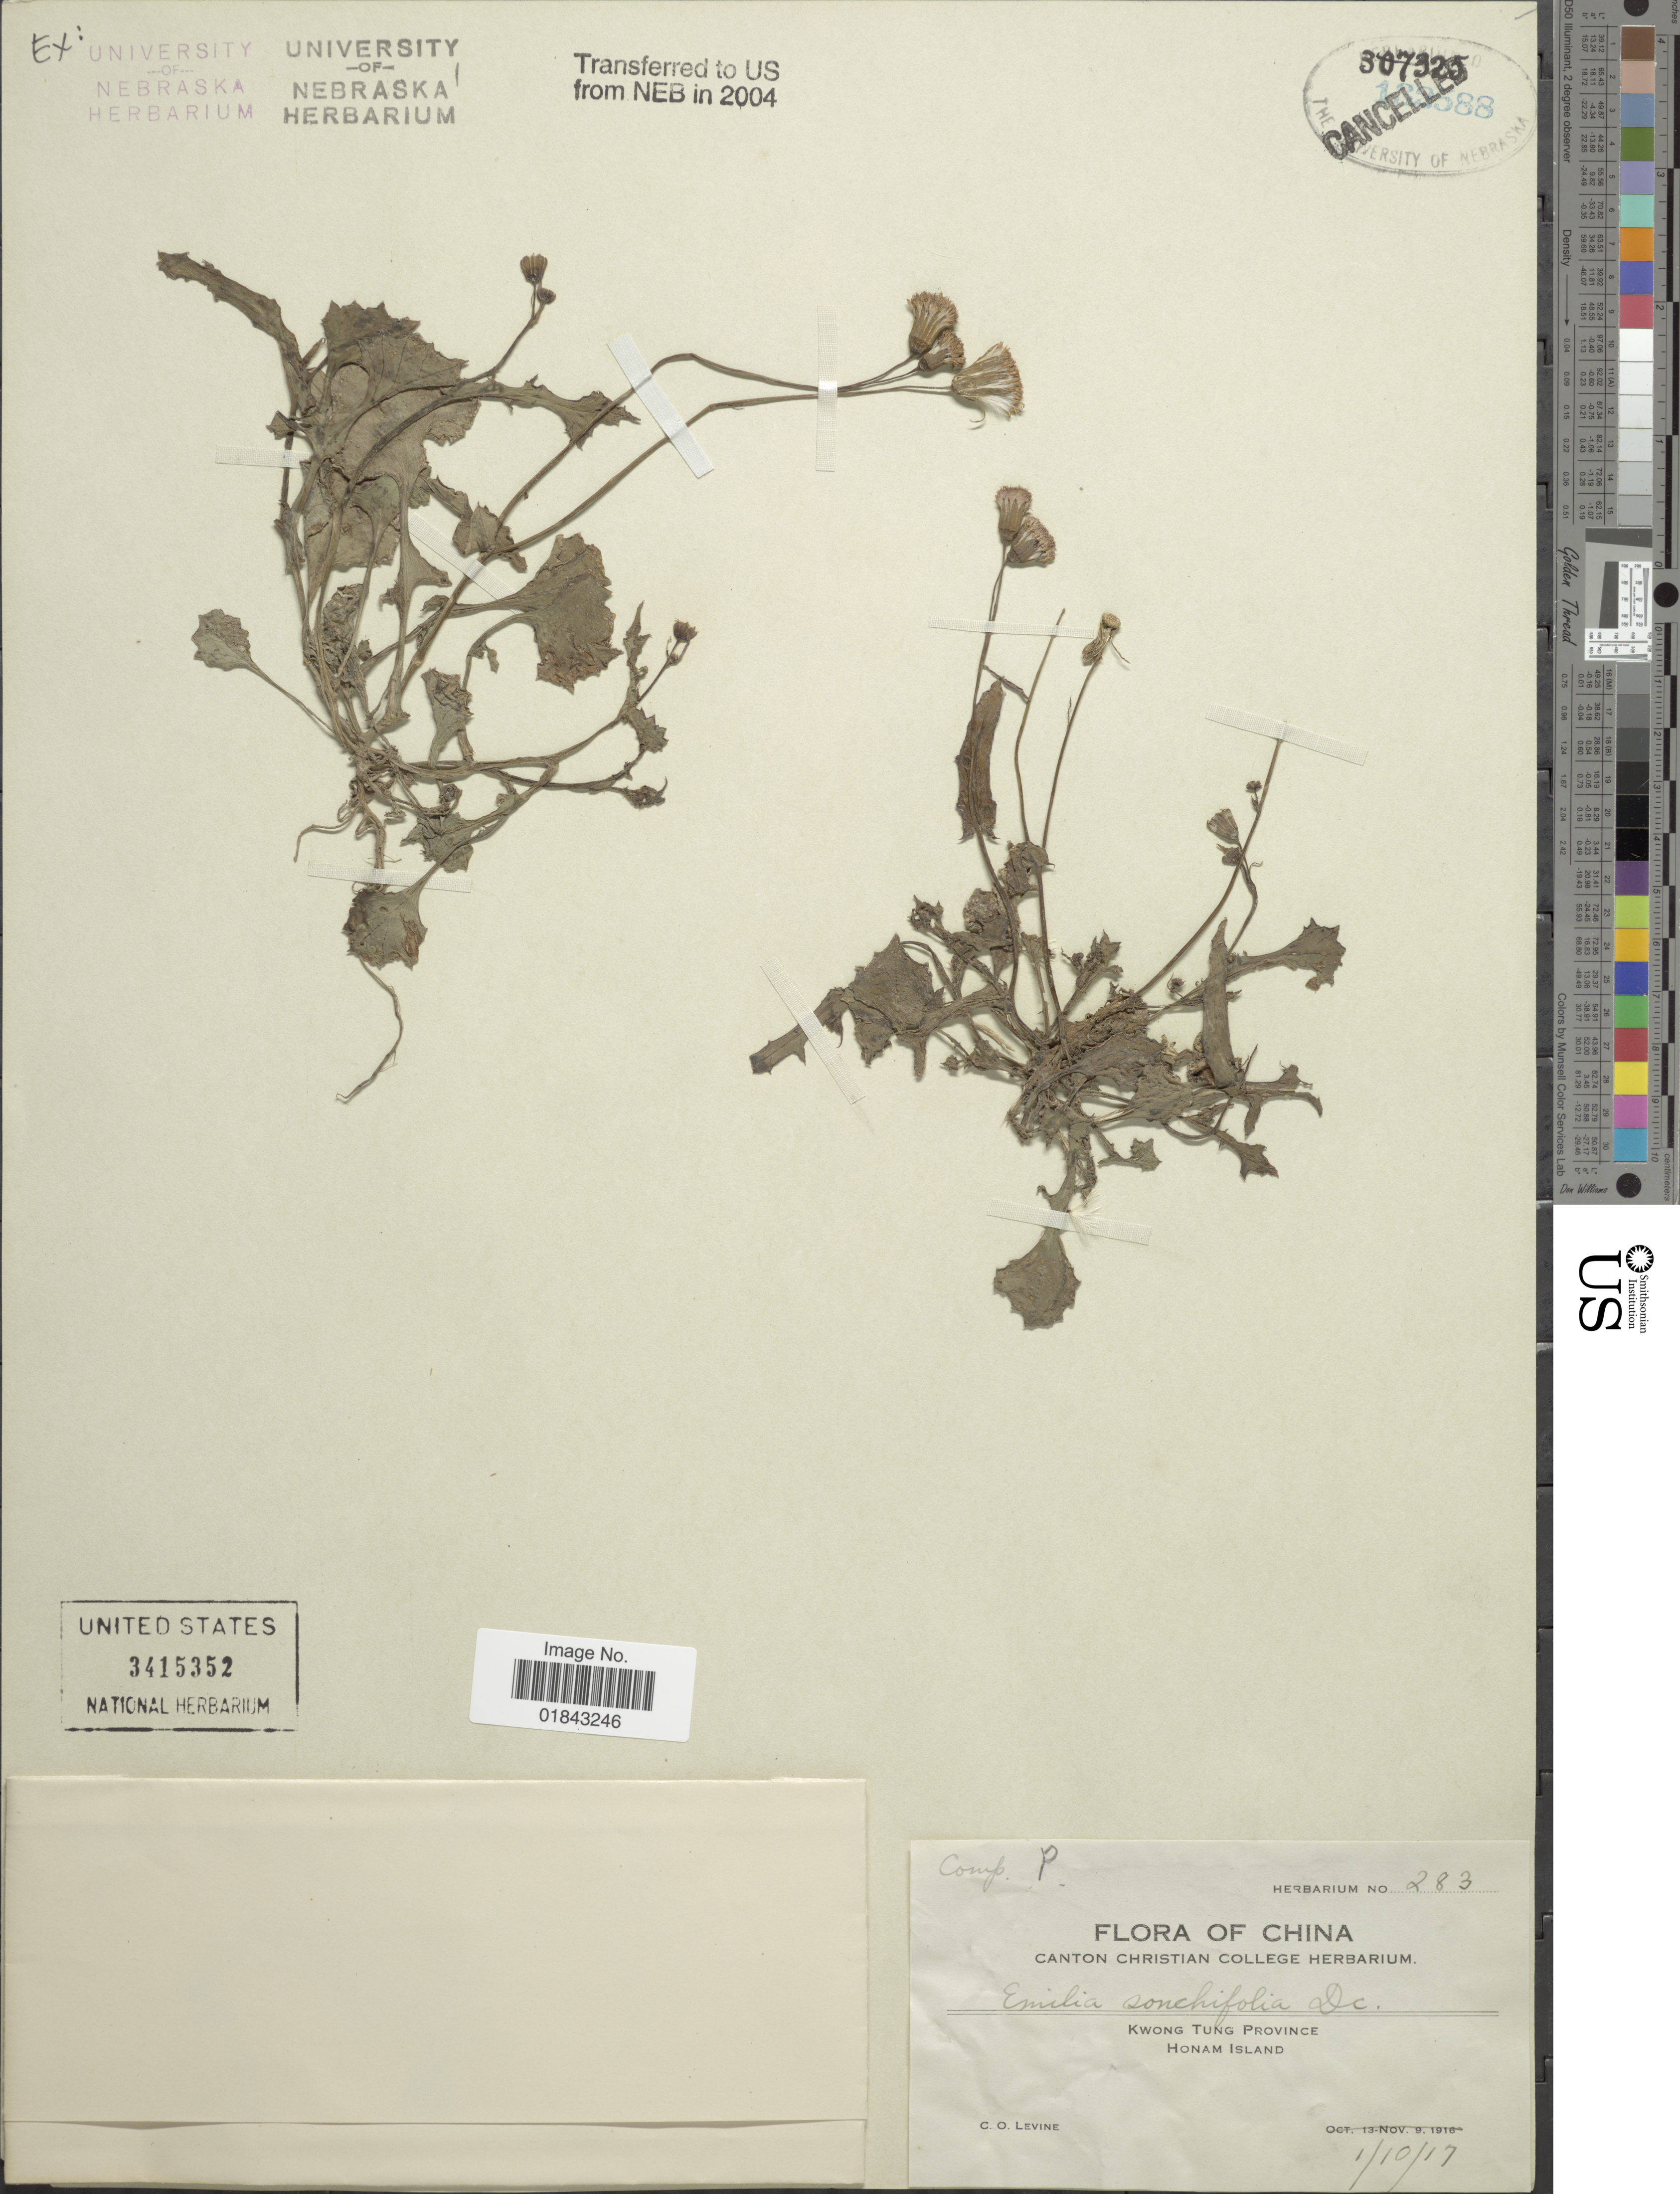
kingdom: Plantae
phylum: Tracheophyta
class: Magnoliopsida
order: Asterales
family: Asteraceae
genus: Emilia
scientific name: Emilia sonchifolia var. sonchifolia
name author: (L.) DC.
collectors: C. O. Levine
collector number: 283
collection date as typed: Transcribed d/m/y: 1/10/17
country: China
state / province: Guangdong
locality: Kwang Tung Province, Honam Island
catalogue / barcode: US 3415352